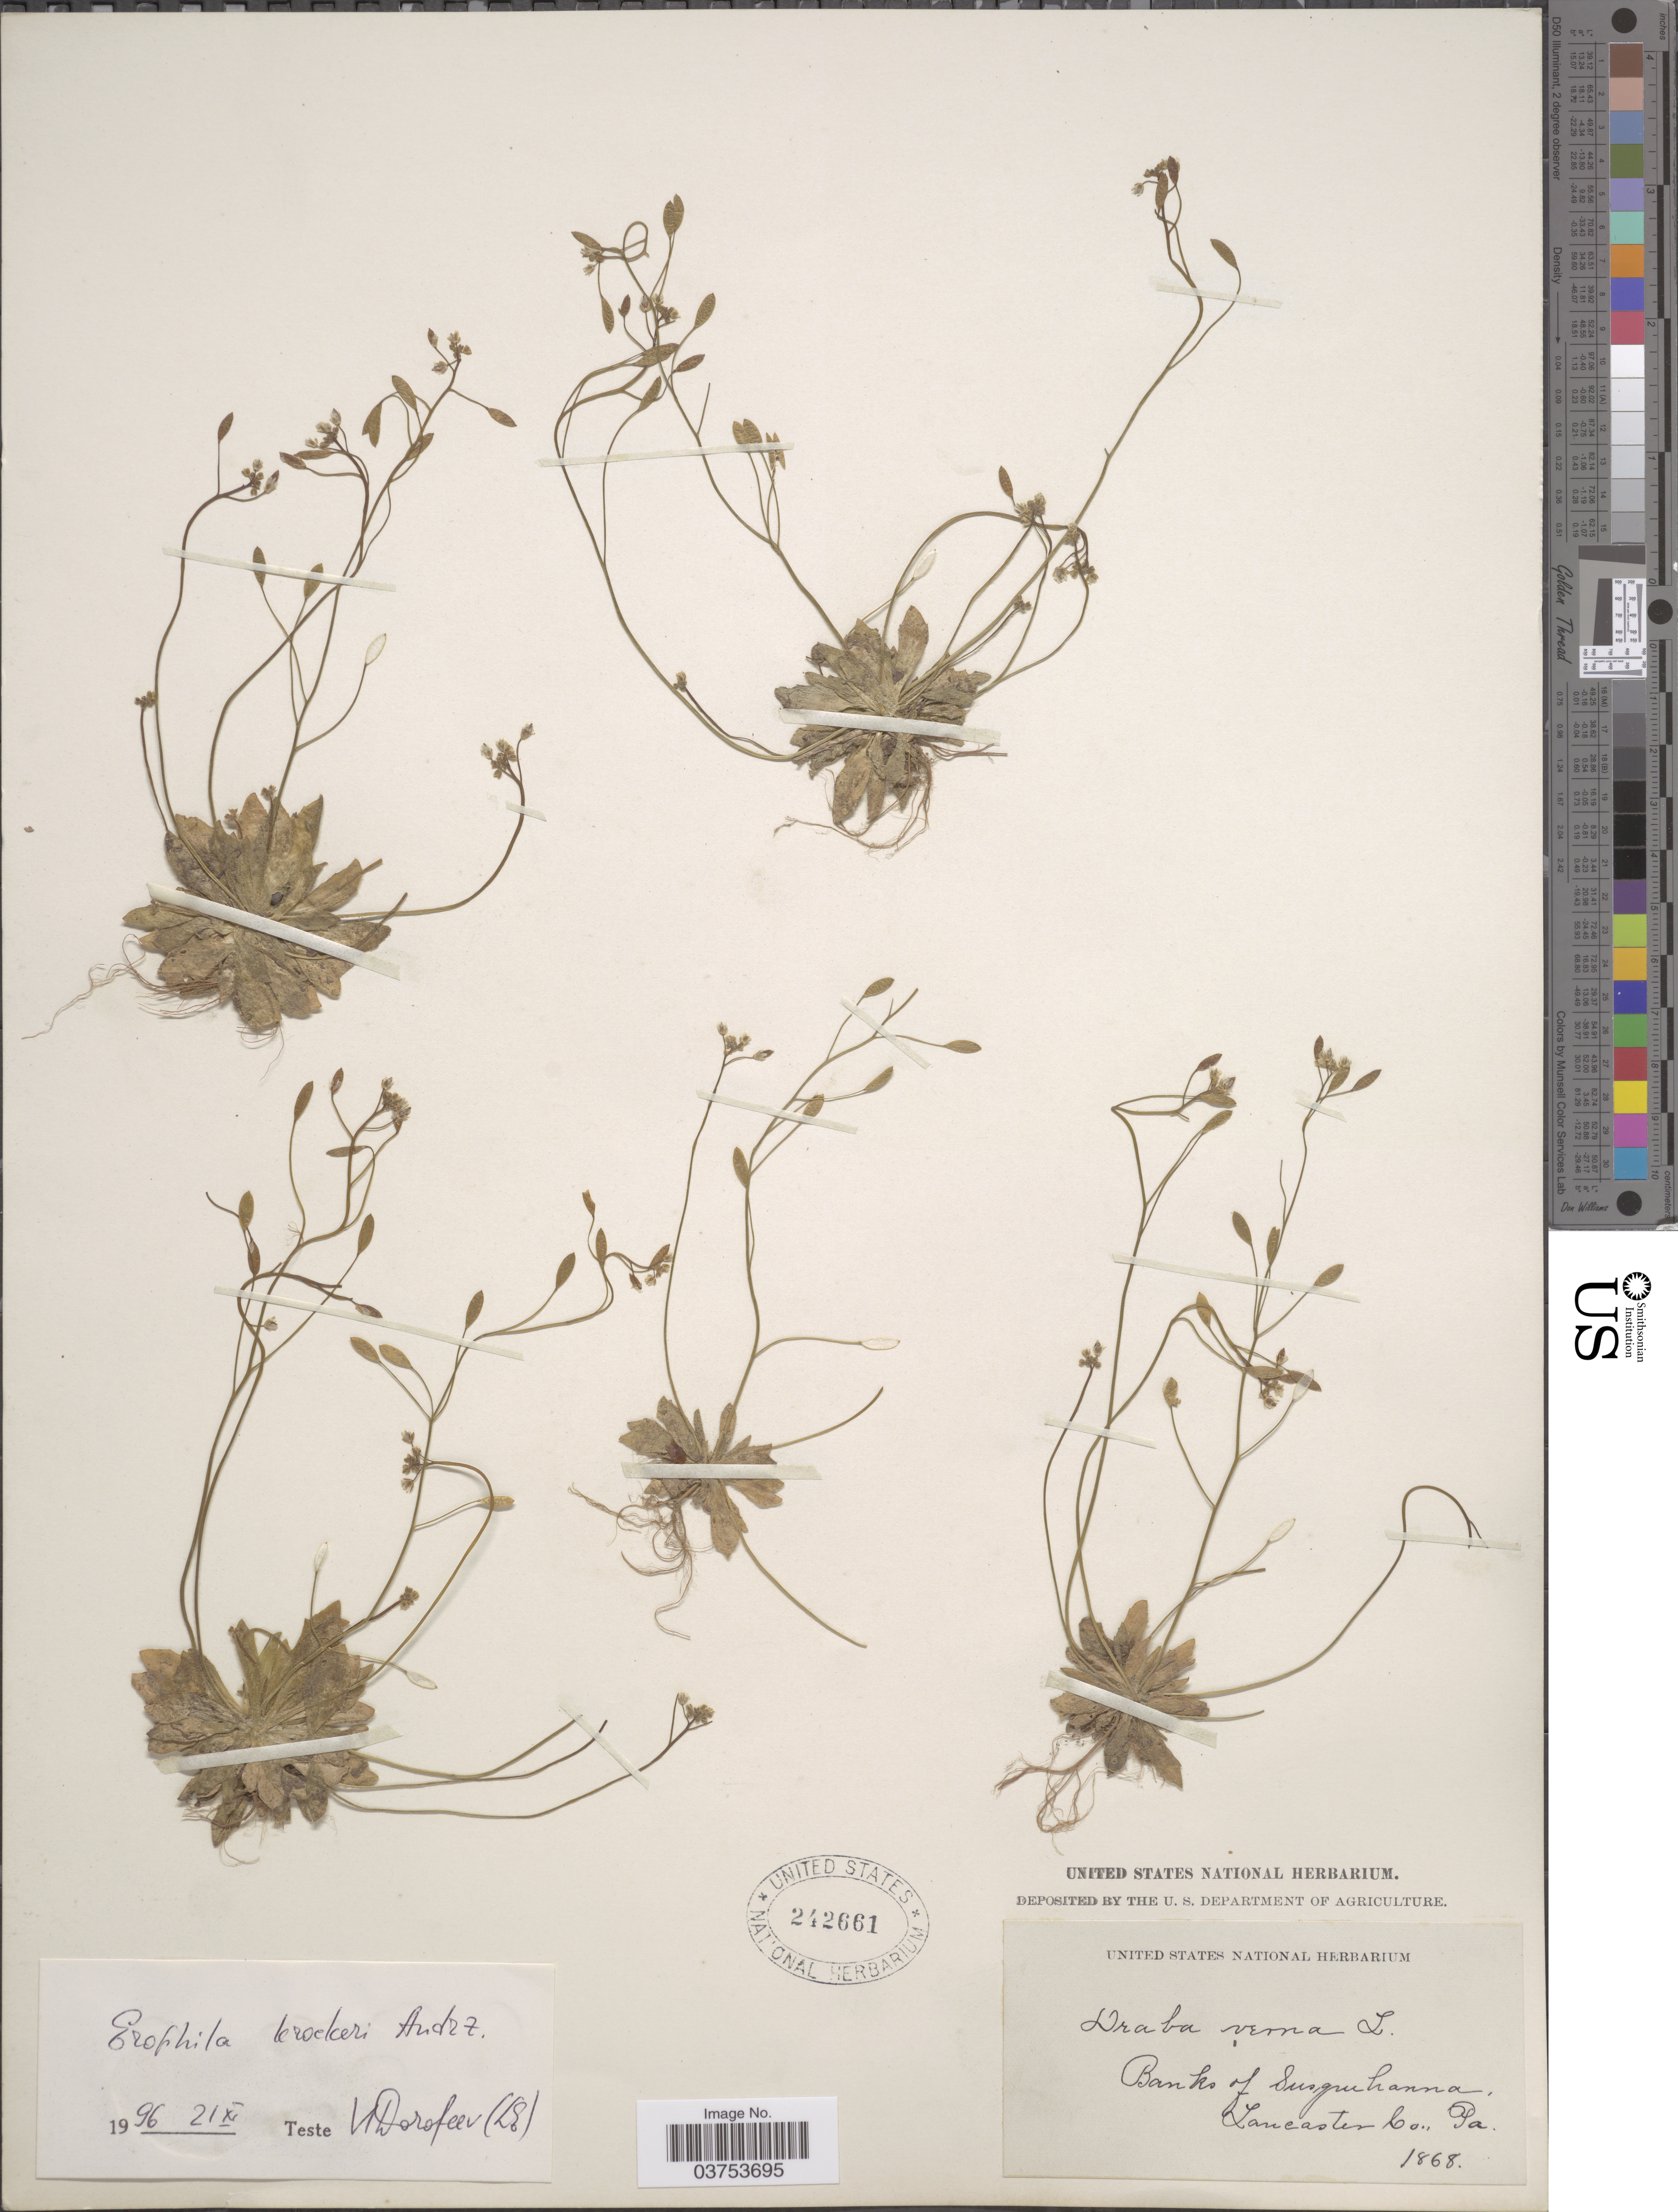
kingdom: Plantae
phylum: Tracheophyta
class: Magnoliopsida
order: Brassicales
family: Brassicaceae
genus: Erophila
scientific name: Erophila verna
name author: (L.) DC.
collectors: ex herb. United States National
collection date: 1868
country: United States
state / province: Pennsylvania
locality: Banks of Susquehanna, Lancaster Co.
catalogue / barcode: US 242661